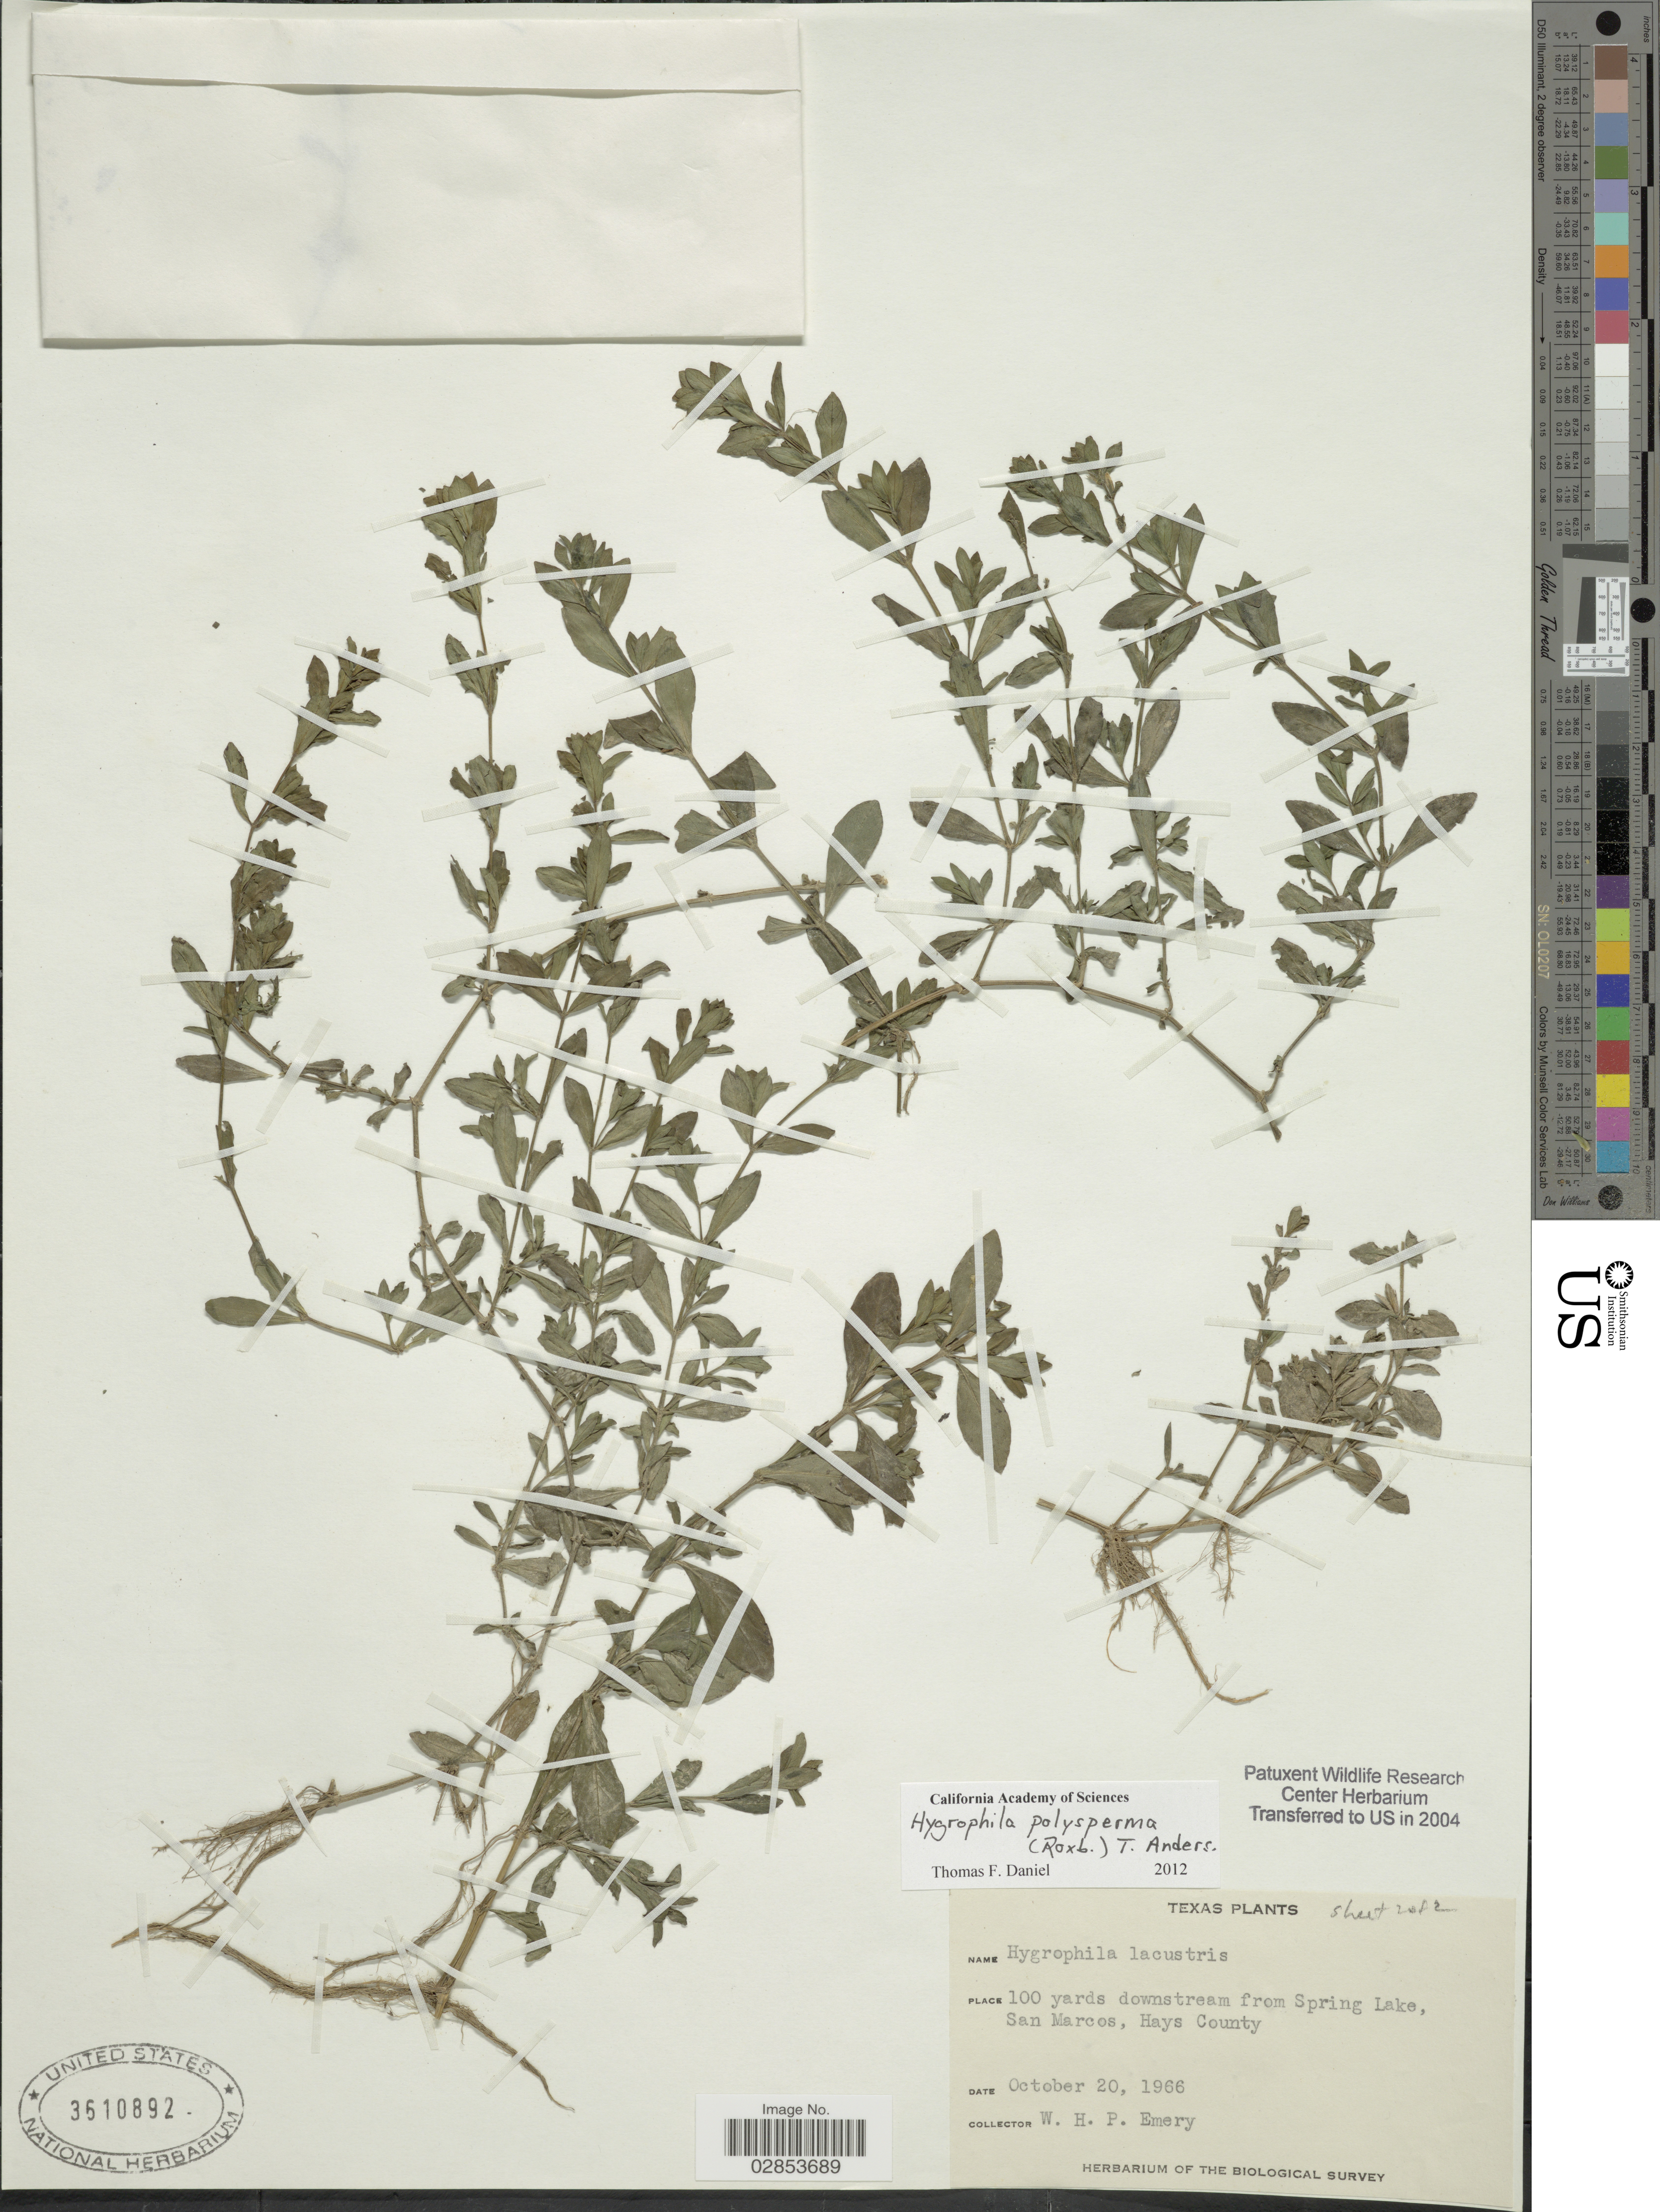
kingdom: Plantae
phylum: Tracheophyta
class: Magnoliopsida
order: Lamiales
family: Acanthaceae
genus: Hygrophila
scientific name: Hygrophila polysperma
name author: T. Anderson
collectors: W. Emery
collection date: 1966-10-20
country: United States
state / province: Texas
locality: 100 yards downstream from Spring Lake, San Marcos, Hays County.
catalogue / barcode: US 3610892